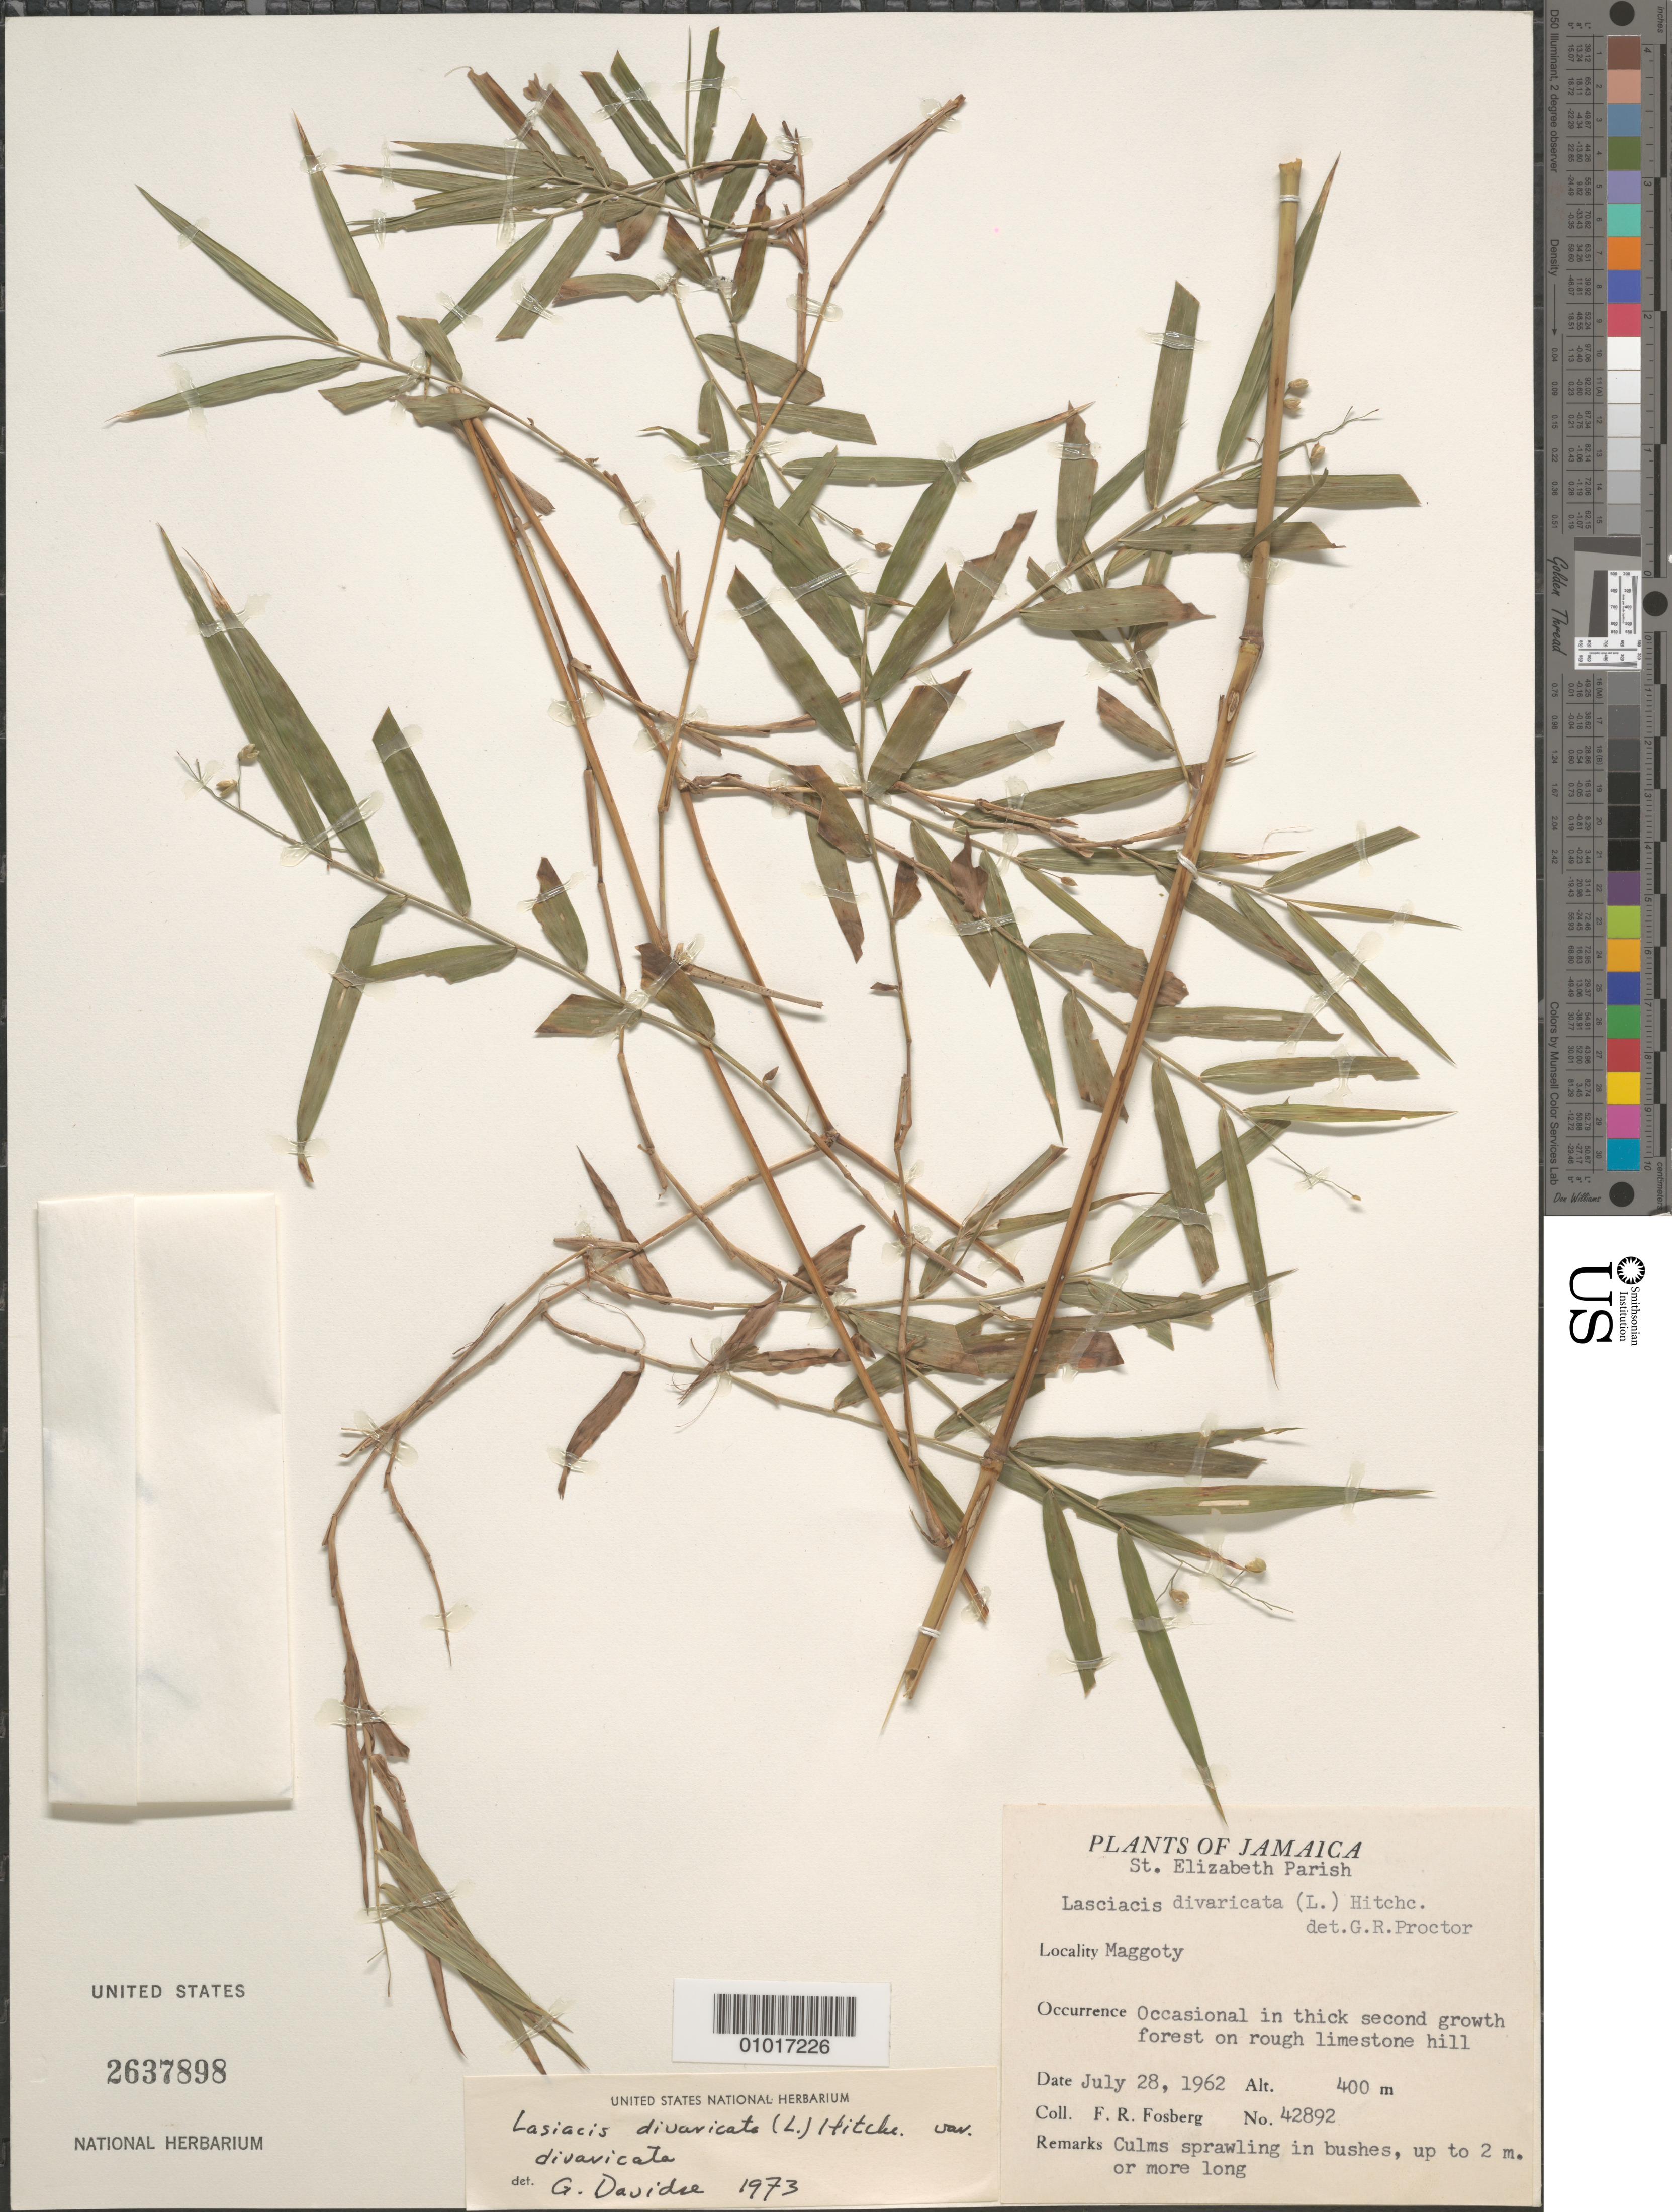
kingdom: Plantae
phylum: Tracheophyta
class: Liliopsida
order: Poales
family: Poaceae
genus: Lasiacis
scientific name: Lasiacis divaricata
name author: (L.) Hitchc.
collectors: F. R. Fosberg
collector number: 42892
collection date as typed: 28 Jul 1962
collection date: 1962-07-28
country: Jamaica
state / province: Saint Elizabeth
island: Jamaica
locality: Maggoty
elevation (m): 400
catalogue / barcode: US 2637898